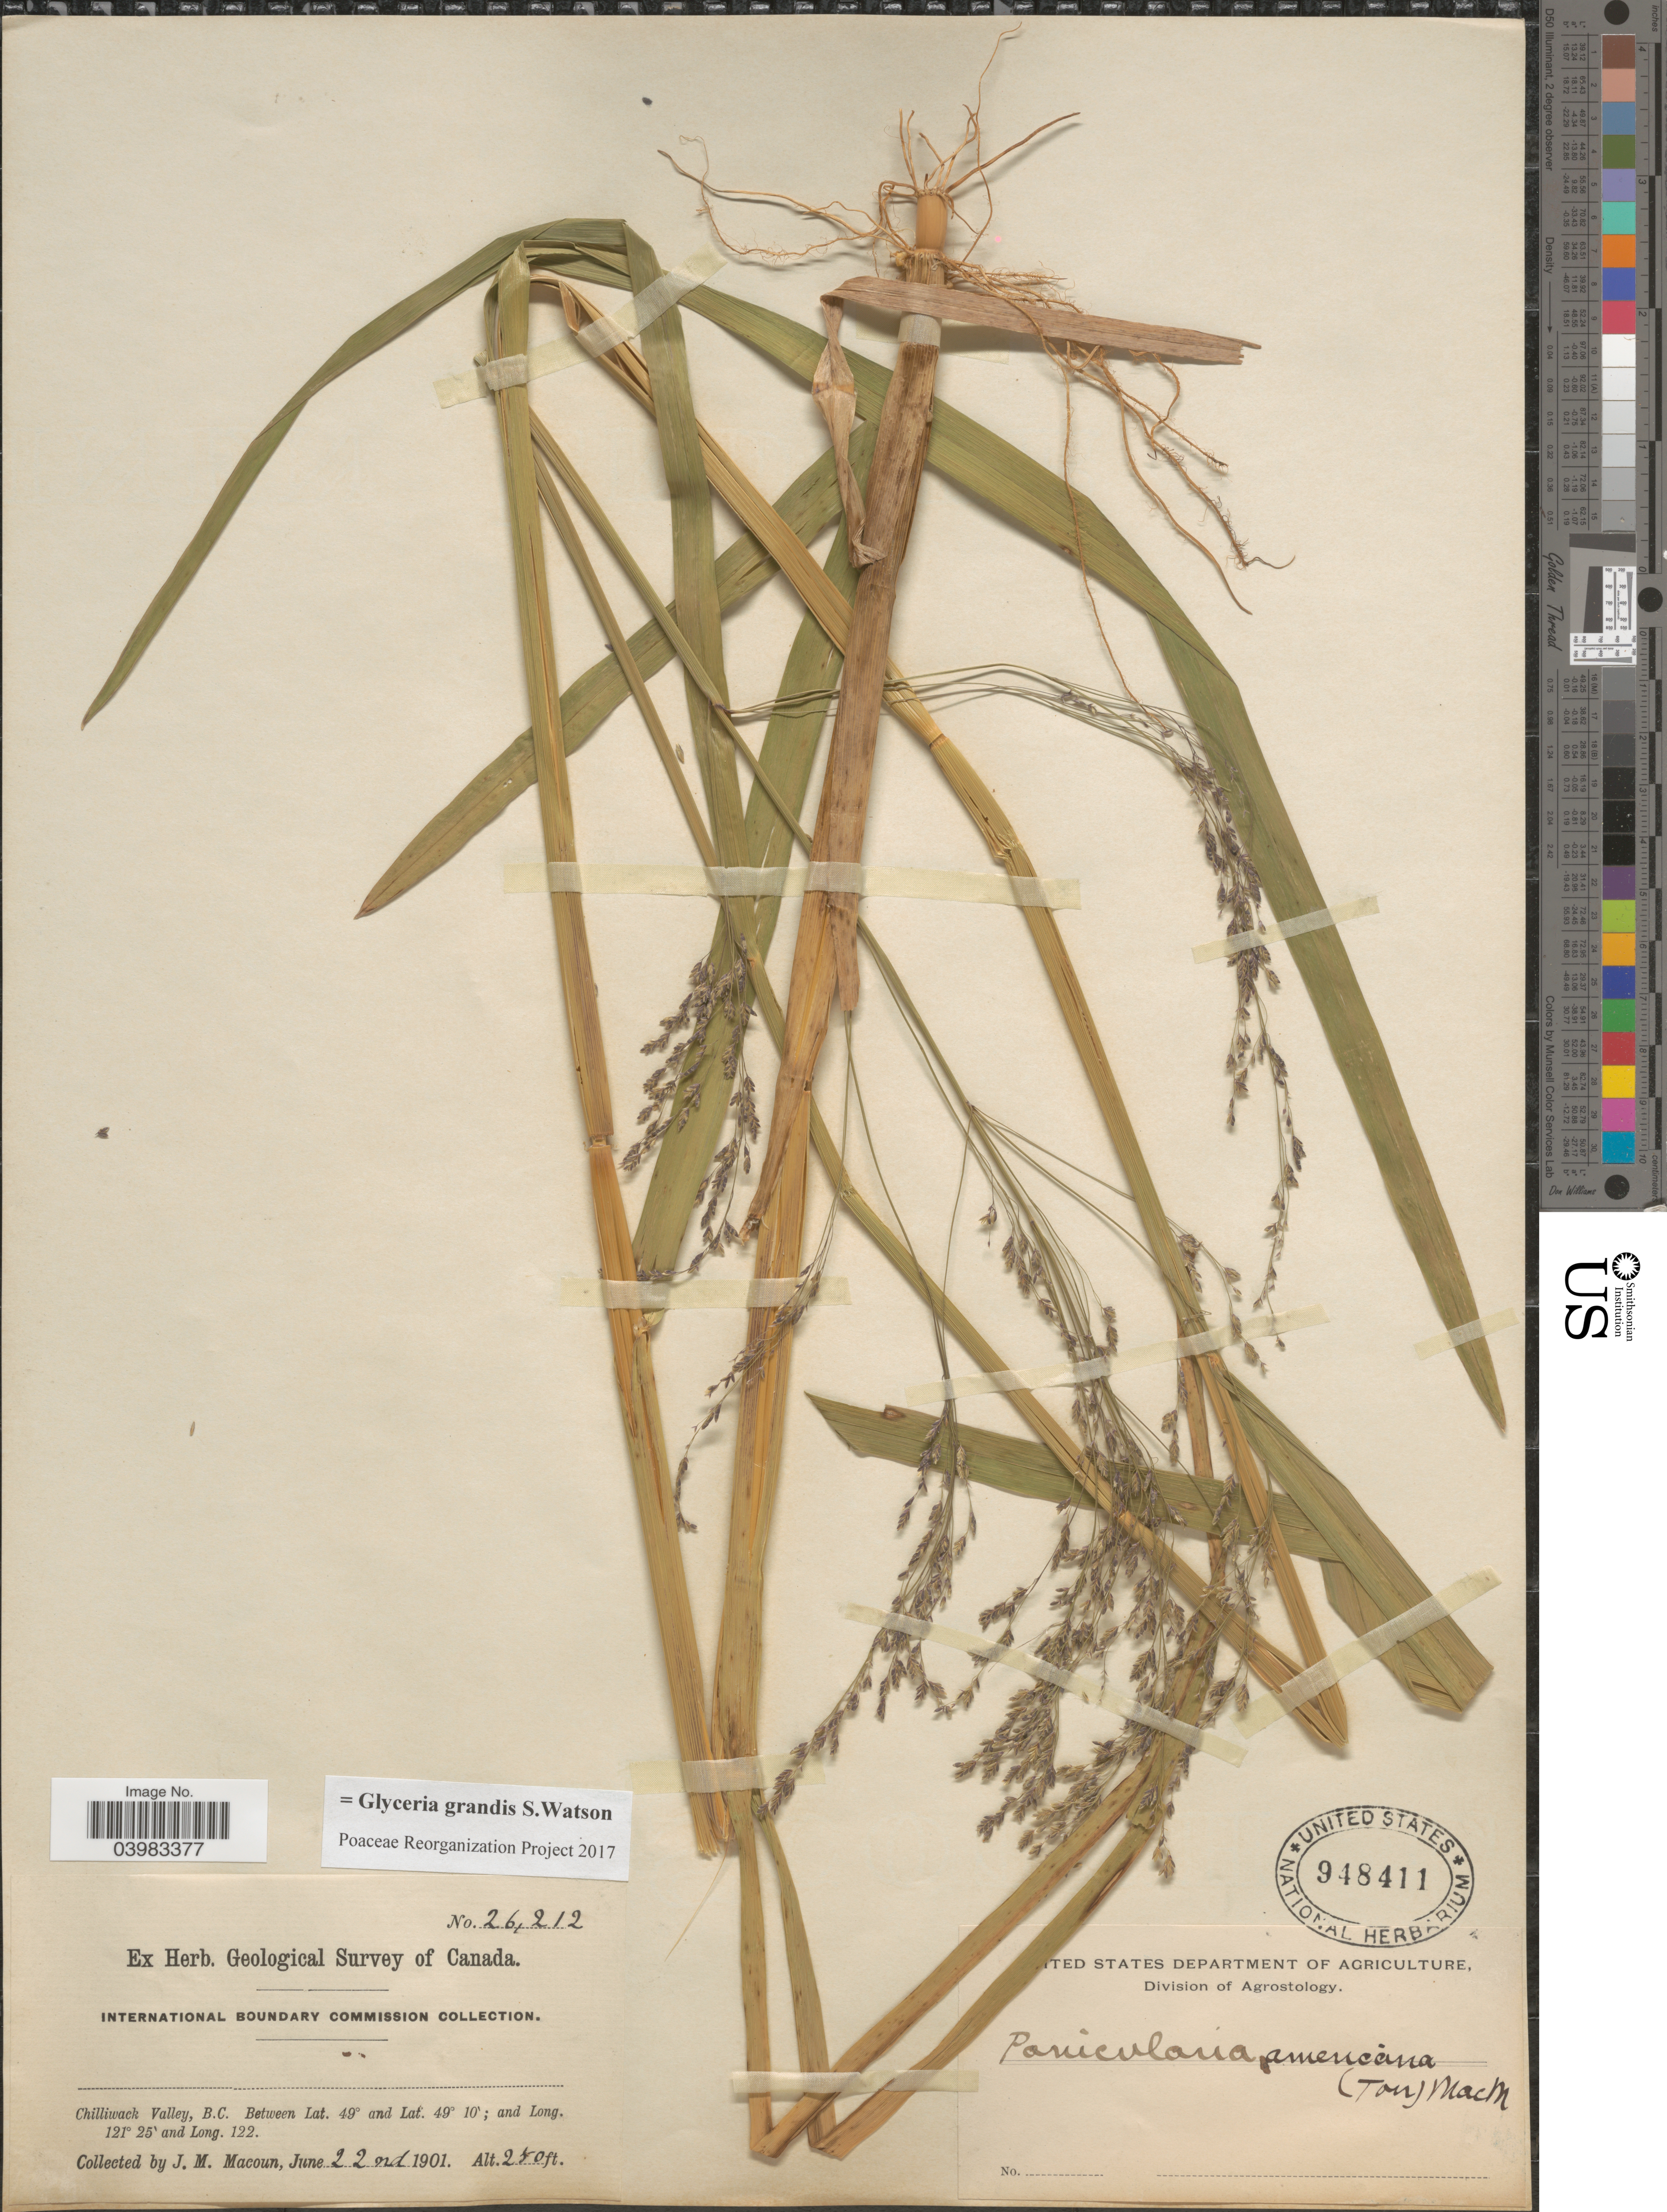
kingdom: Plantae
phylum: Tracheophyta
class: Liliopsida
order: Poales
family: Poaceae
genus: Glyceria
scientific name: Glyceria grandis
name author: S. Watson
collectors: J. M. Macoun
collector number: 26212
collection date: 1901-06-22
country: Canada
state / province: British Columbia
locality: Chilliwack Valley.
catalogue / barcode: US 948411